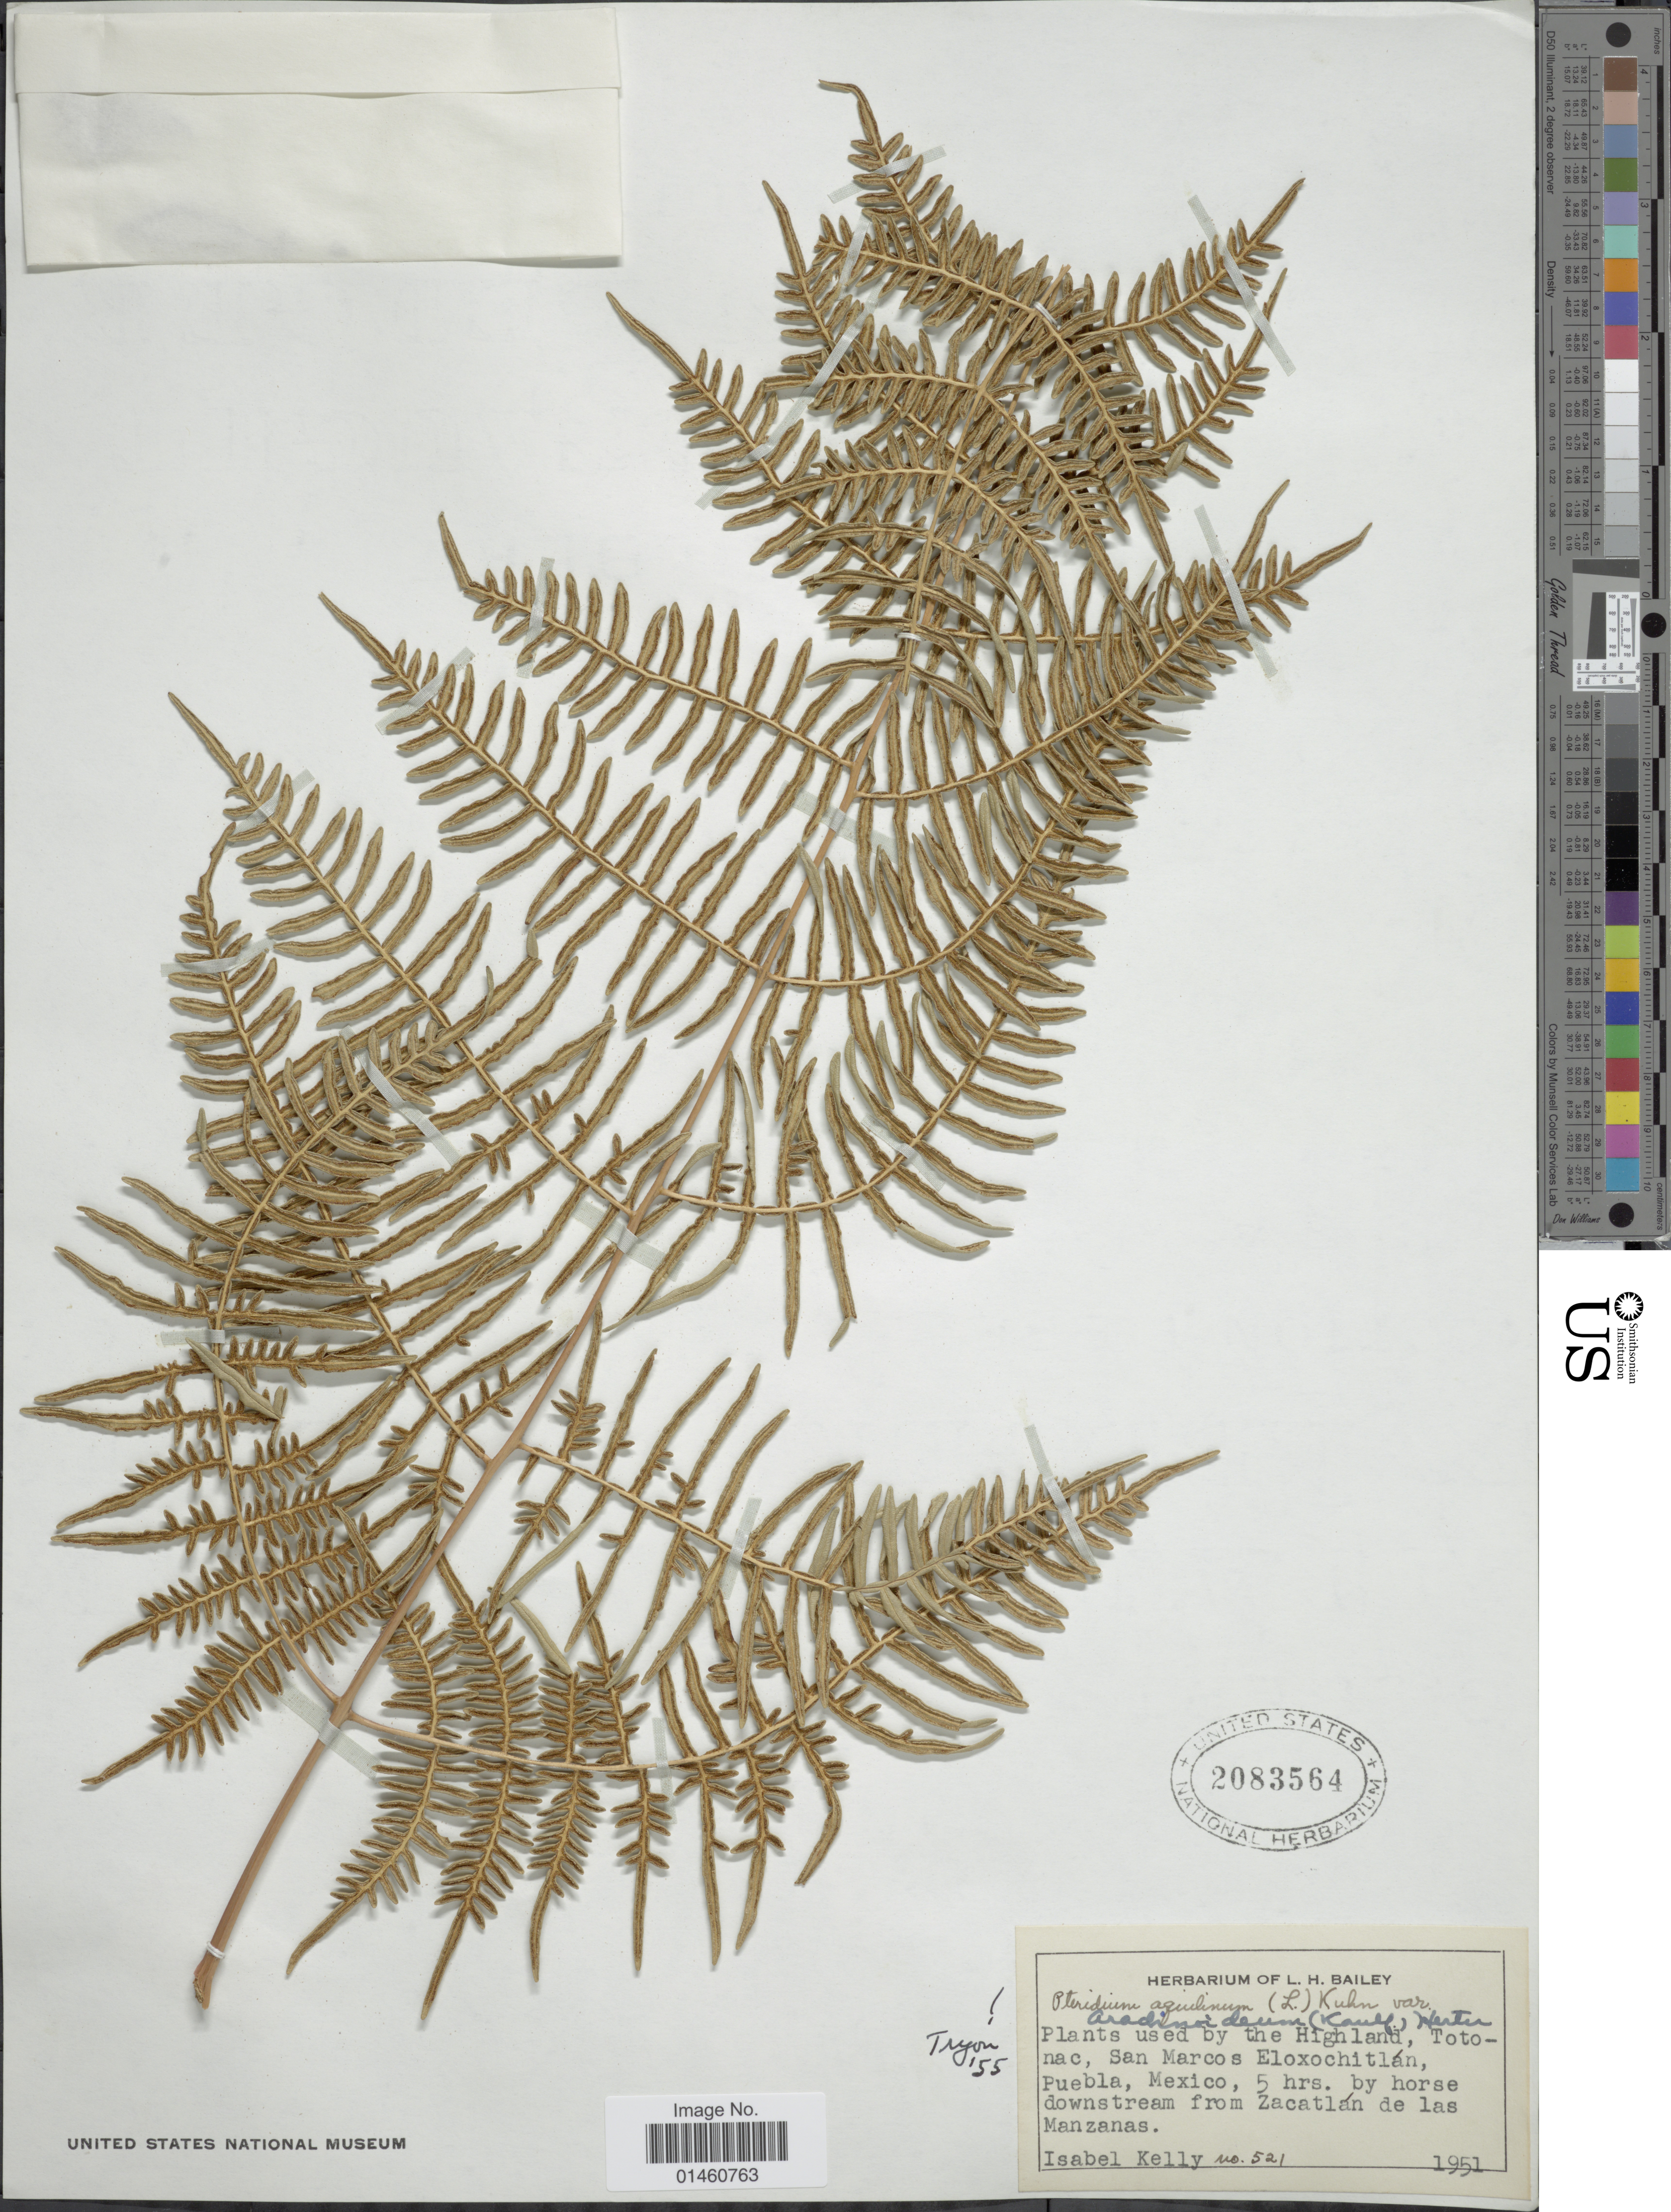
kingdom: Plantae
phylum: Tracheophyta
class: Polypodiopsida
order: Polypodiales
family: Dennstaedtiaceae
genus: Pteridium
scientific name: Pteridium aquilinum var. arachnoideum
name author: (Kaulf.) Herter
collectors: I. Kelly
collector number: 521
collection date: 1951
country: Mexico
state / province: Puebla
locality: San Marcos Eloxochitlán, 5 hrs. by horse downstream from Zacatlán de las Manzanas.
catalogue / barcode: US 2083564